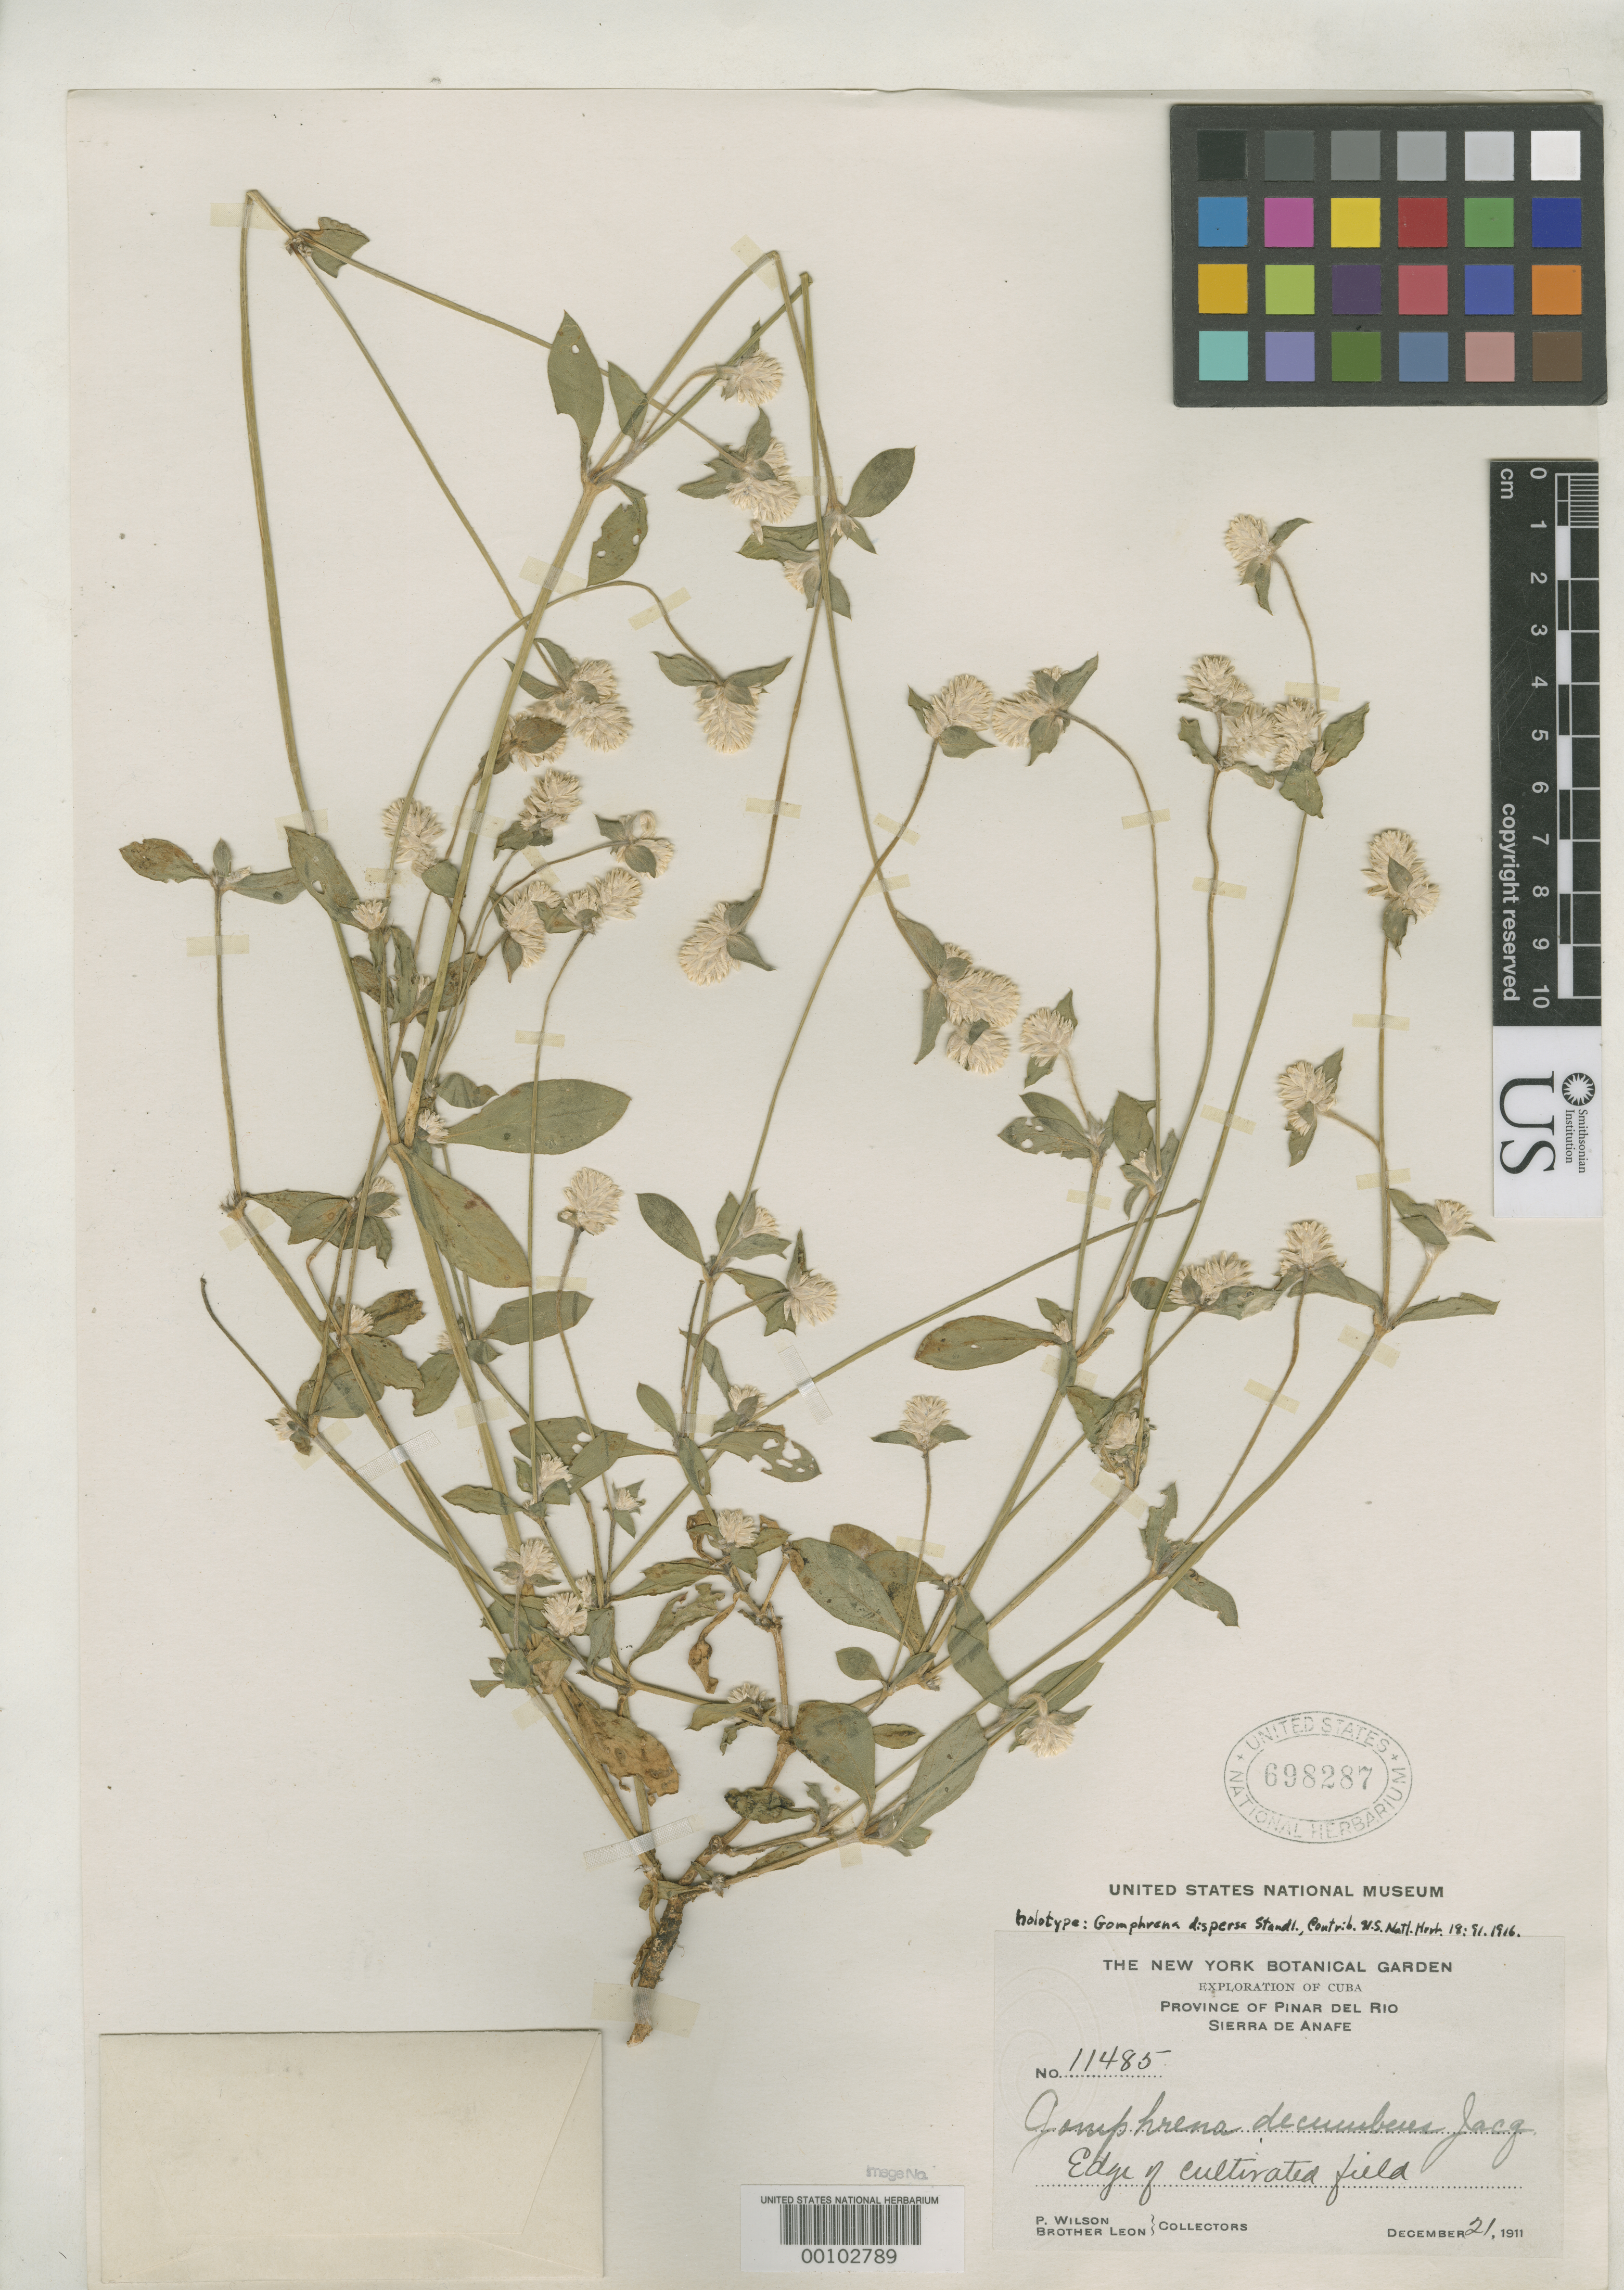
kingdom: Plantae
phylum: Tracheophyta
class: Magnoliopsida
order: Caryophyllales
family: Amaranthaceae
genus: Gomphrena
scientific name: Gomphrena dispersa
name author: Standl.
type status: Holotype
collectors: P. Wilson & Bro. León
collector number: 11485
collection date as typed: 21 Dec 1911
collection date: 1911-12-21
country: Cuba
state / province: Pinar del Río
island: Greater Antilles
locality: Sierra de Anafe.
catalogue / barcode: US 698287